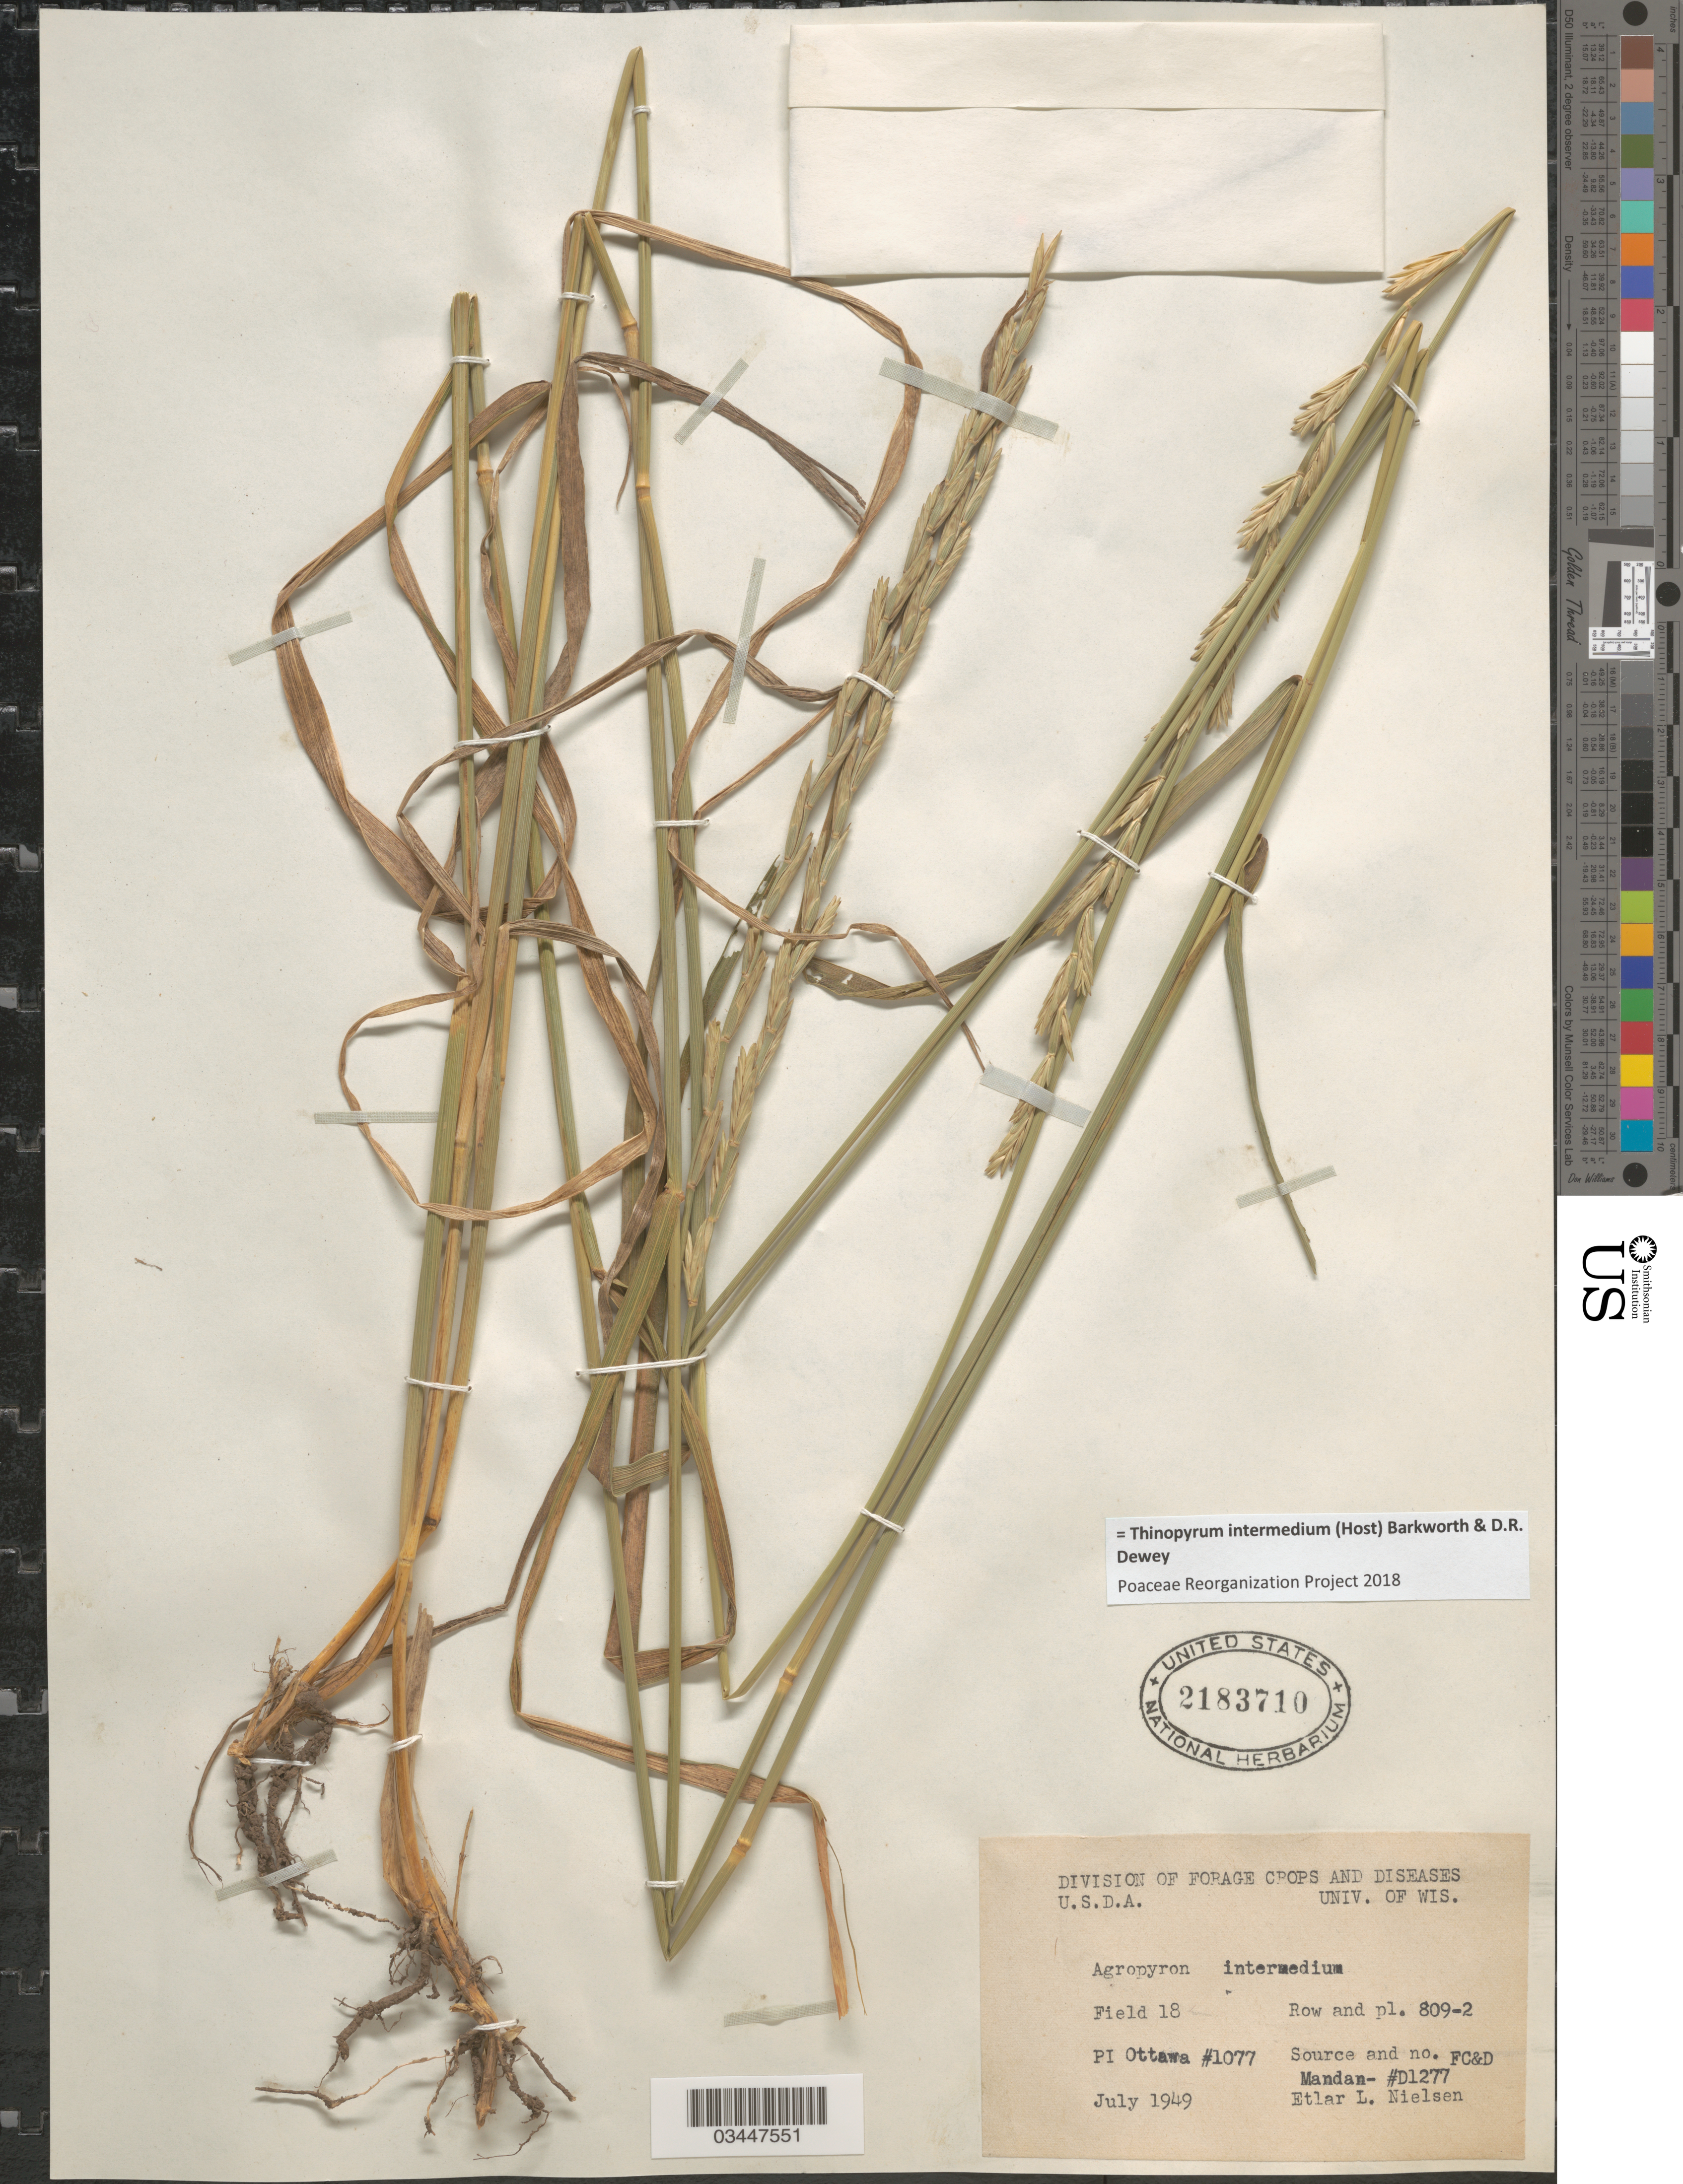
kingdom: Plantae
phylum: Tracheophyta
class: Liliopsida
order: Poales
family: Poaceae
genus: Thinopyrum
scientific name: Thinopyrum intermedium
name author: (Host) Barkworth & Dewey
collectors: E. L. Nielsen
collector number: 1077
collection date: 1949-07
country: Canada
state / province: Ontario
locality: Field 18. Row and pl. 809-2. Ottawa.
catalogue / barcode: US 2183710